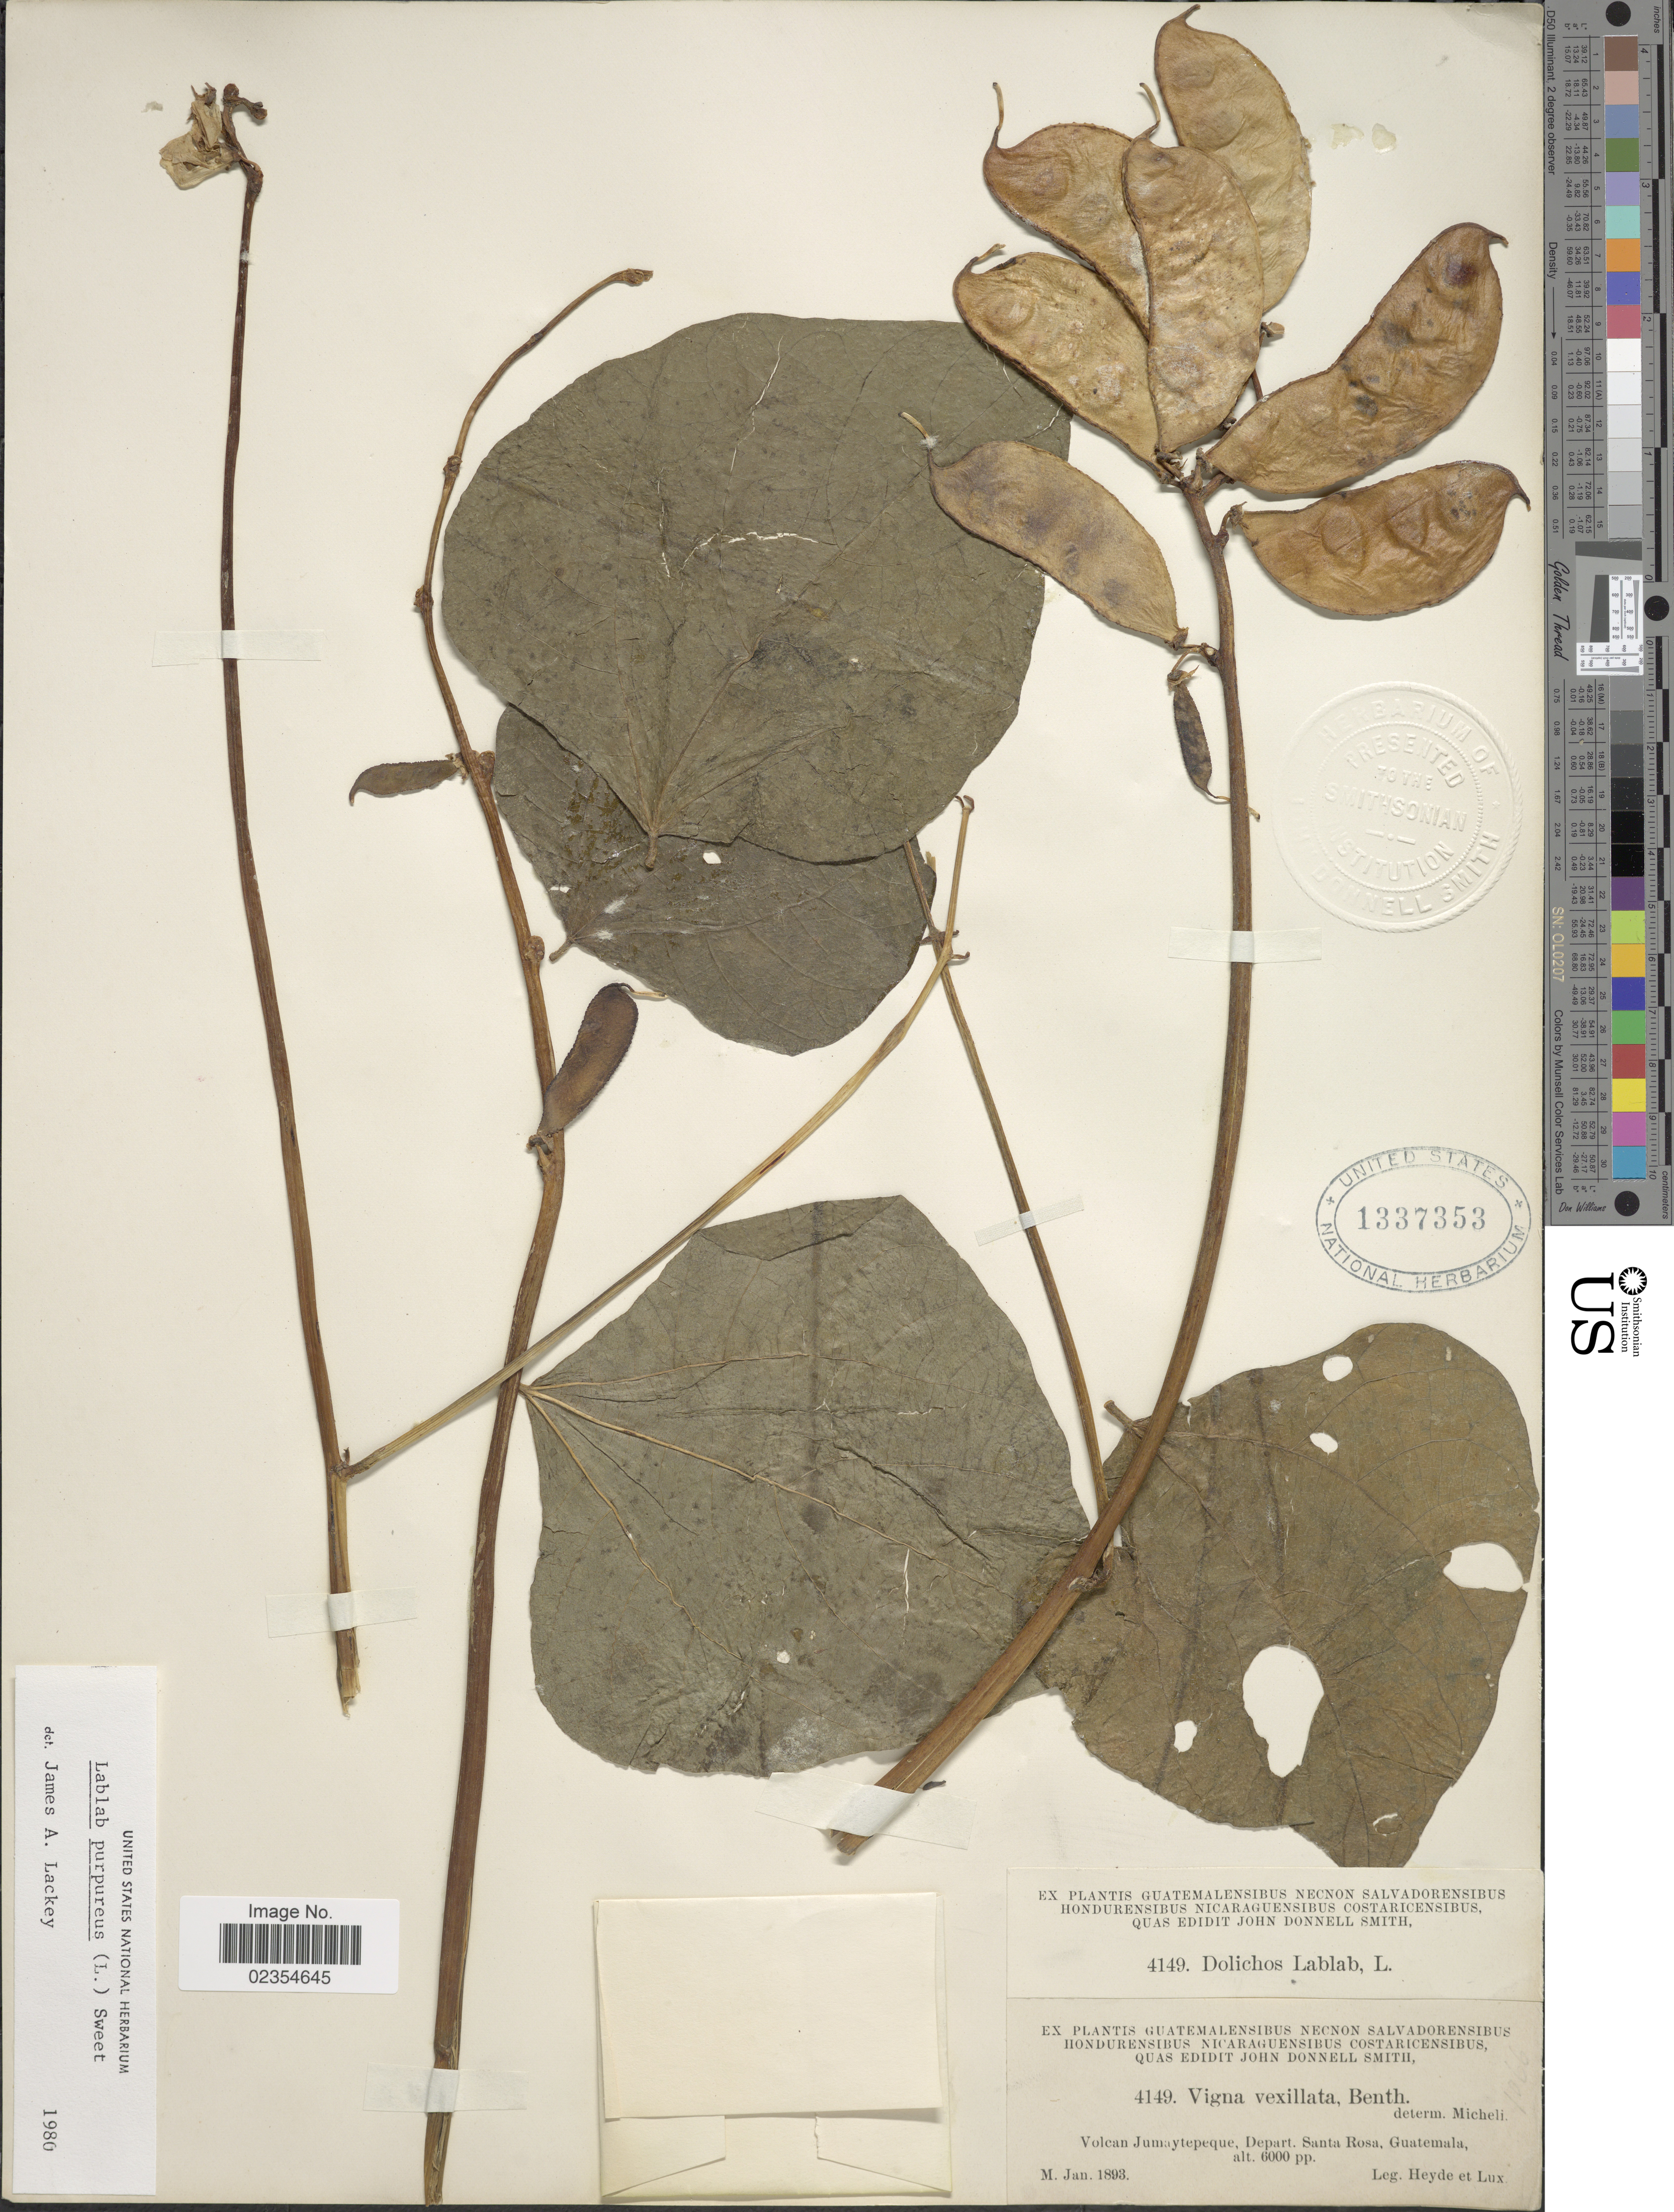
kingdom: Plantae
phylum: Tracheophyta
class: Magnoliopsida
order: Fabales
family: Fabaceae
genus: Lablab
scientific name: Lablab purpureus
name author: (L.) Sweet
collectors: Heyde & Lux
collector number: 4149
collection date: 1893-01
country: Guatemala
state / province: Santa Rosa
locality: Volcan Jumaytepeque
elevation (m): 1829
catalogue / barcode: US 1337353